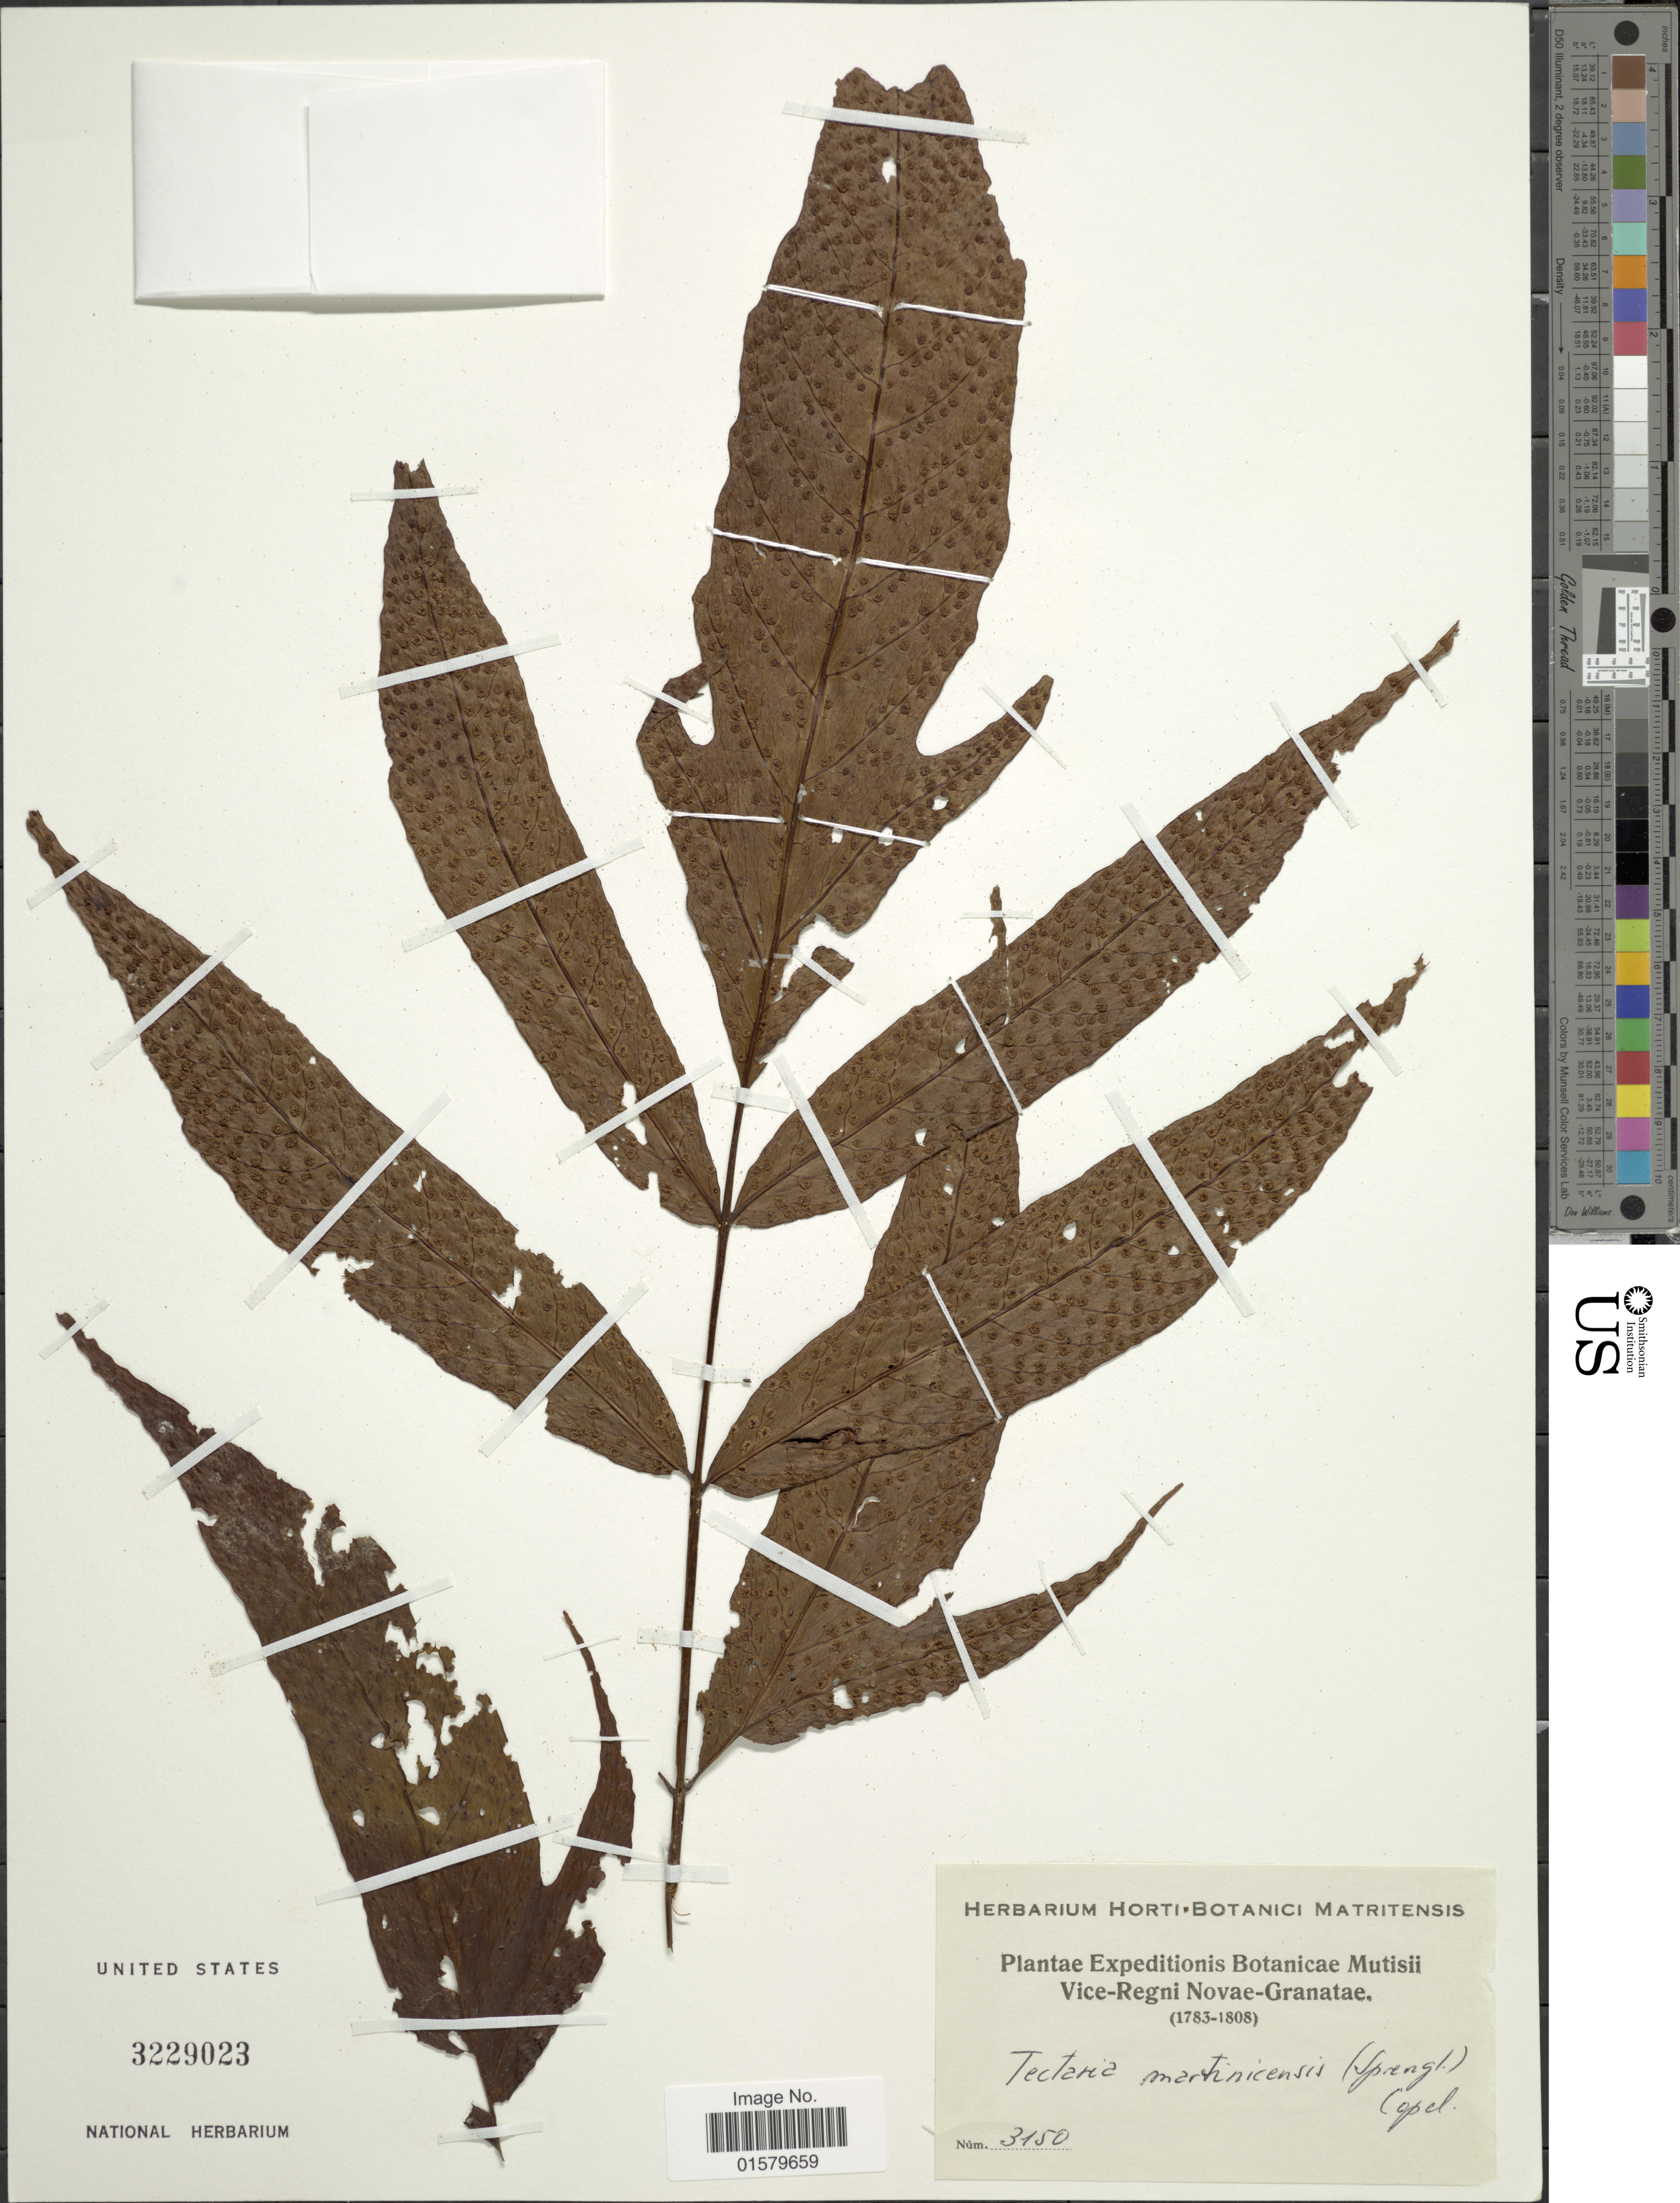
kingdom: Plantae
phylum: Tracheophyta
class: Polypodiopsida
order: Polypodiales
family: Tectariaceae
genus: Tectaria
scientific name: Tectaria incisa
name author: Cav.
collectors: Herbarium Horti Botanici Matritensis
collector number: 3150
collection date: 1783/1808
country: Colombia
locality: Vice Regni Novae Granatae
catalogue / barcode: US 3229023